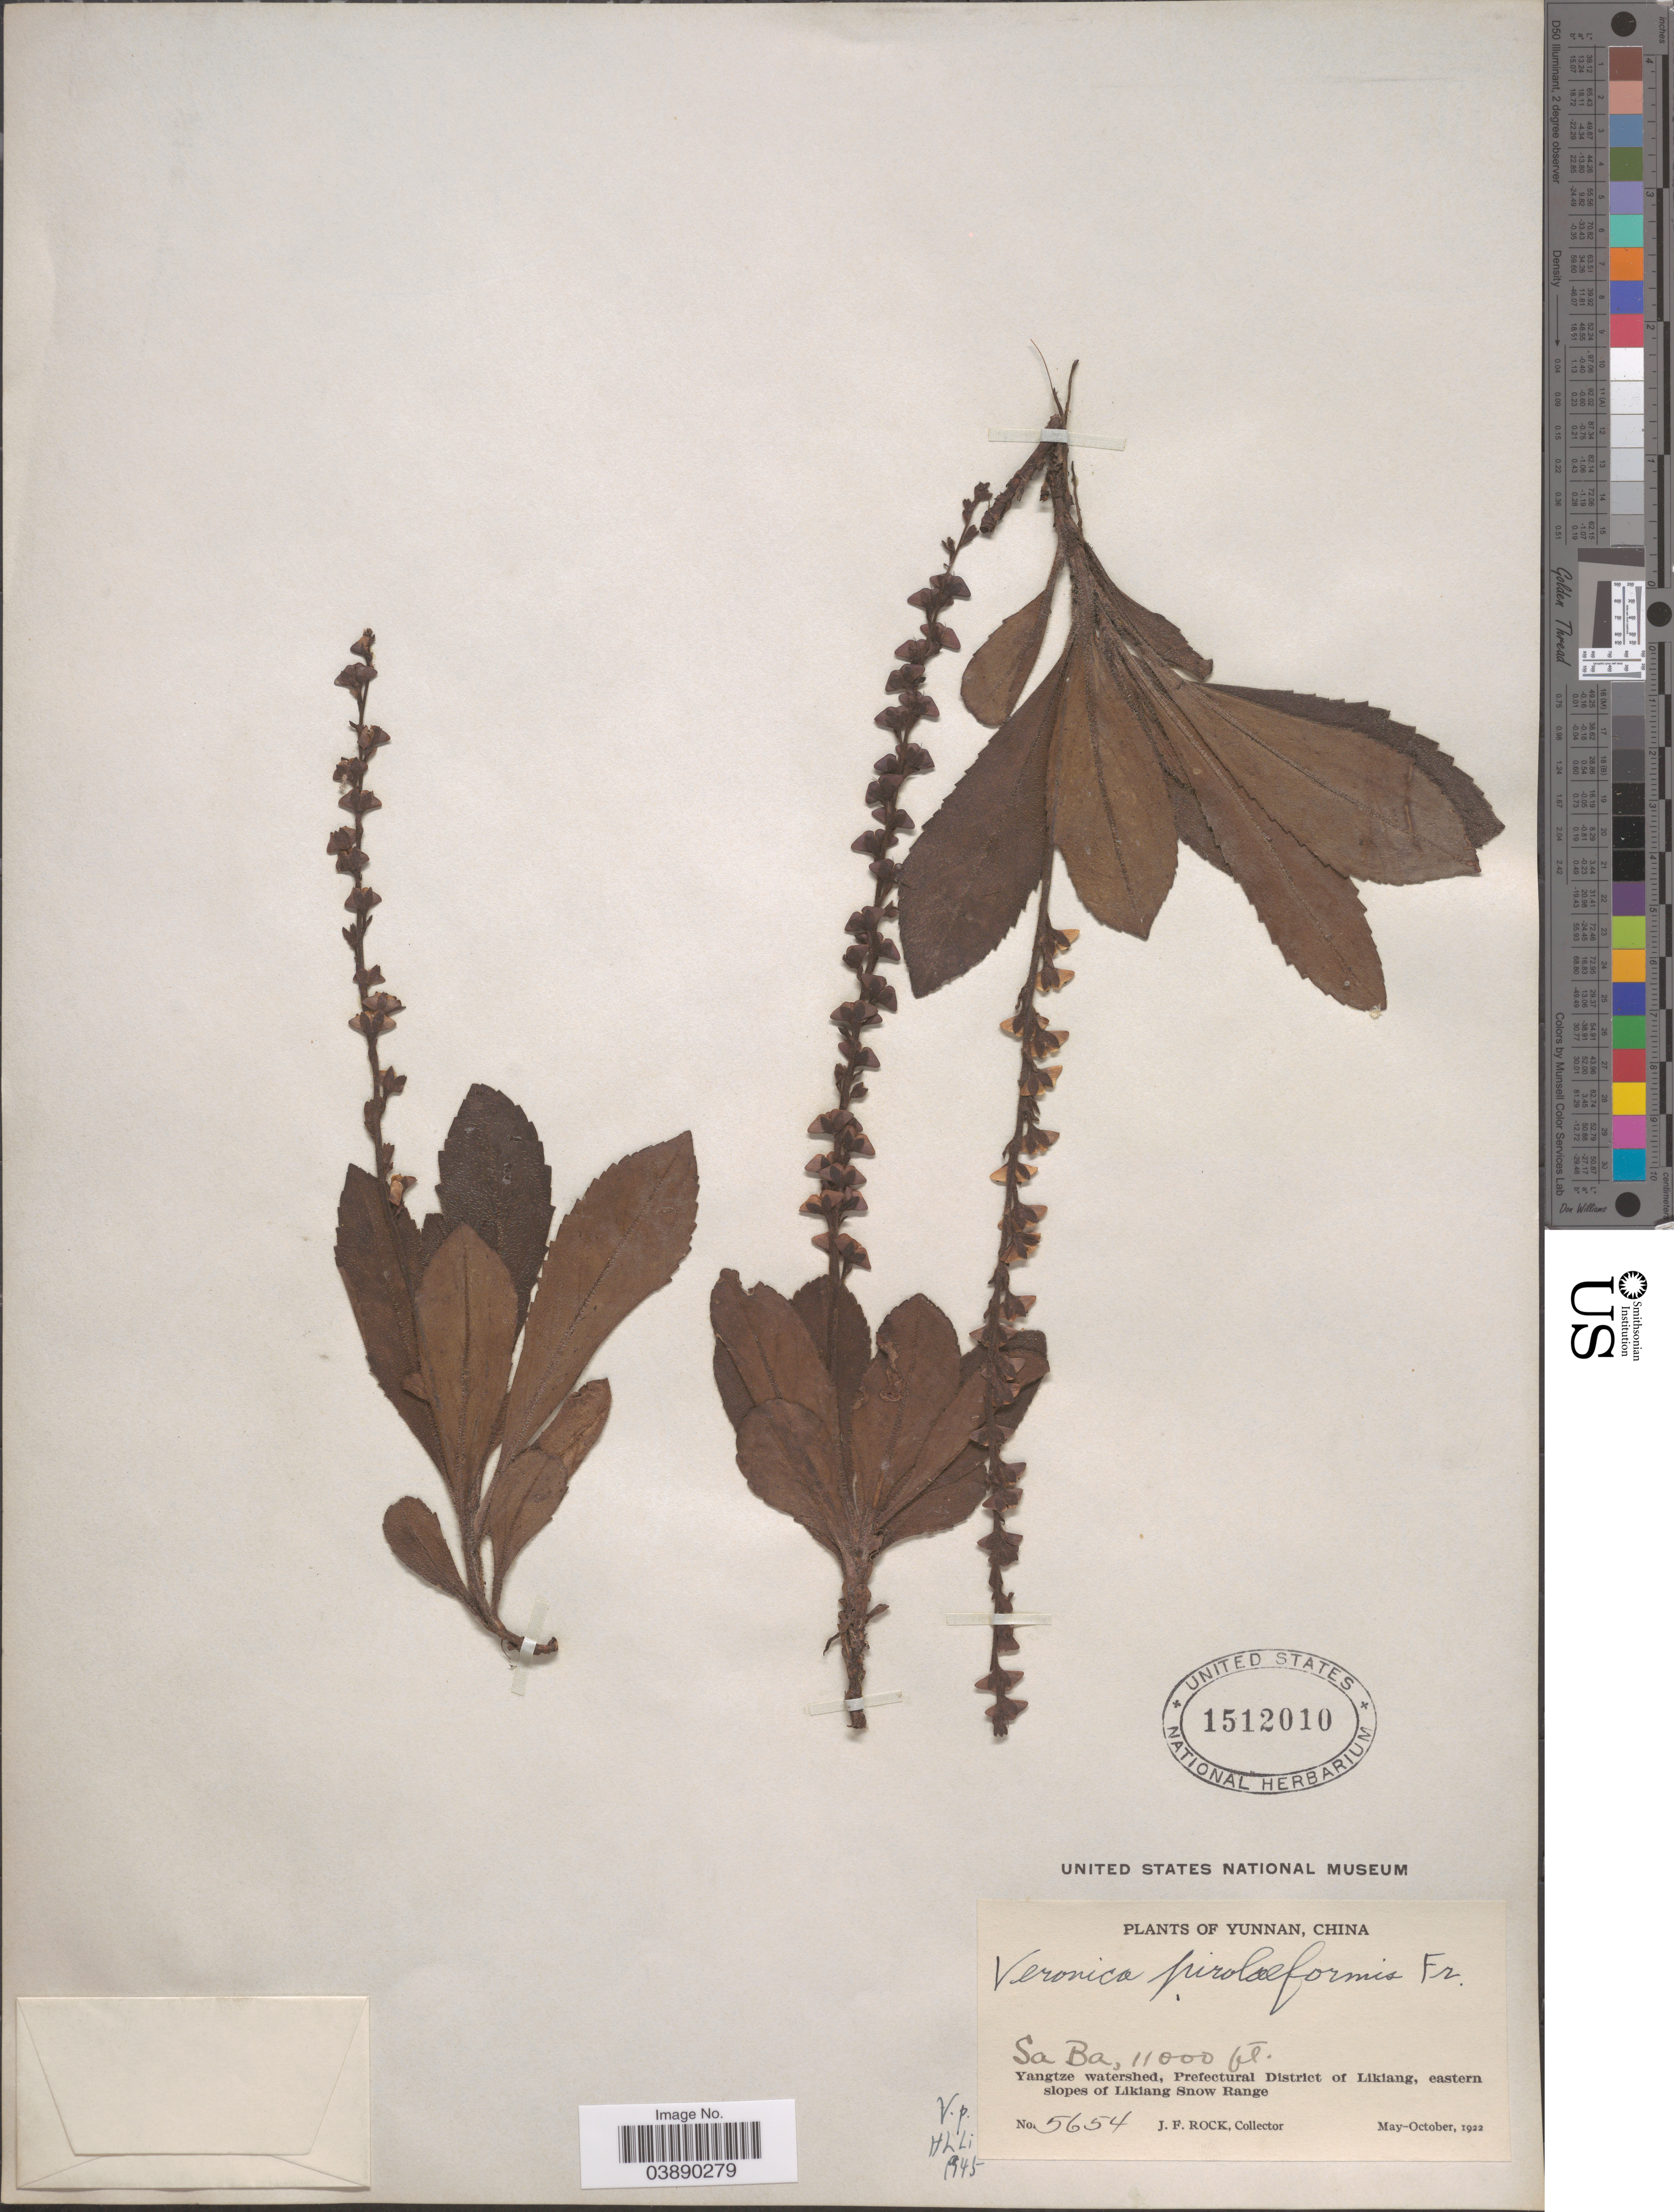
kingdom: Plantae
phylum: Tracheophyta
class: Magnoliopsida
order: Lamiales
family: Plantaginaceae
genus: Veronica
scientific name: Veronica piroliformis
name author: Franch.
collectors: J. Rock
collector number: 5654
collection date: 1922-05/1922-10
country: China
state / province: Yunnan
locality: Sa Ba. Yangtze watershed, Prefectural District of Likiang, eastern slopes of Likiang Snow Range.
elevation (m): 3353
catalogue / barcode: US 1512010